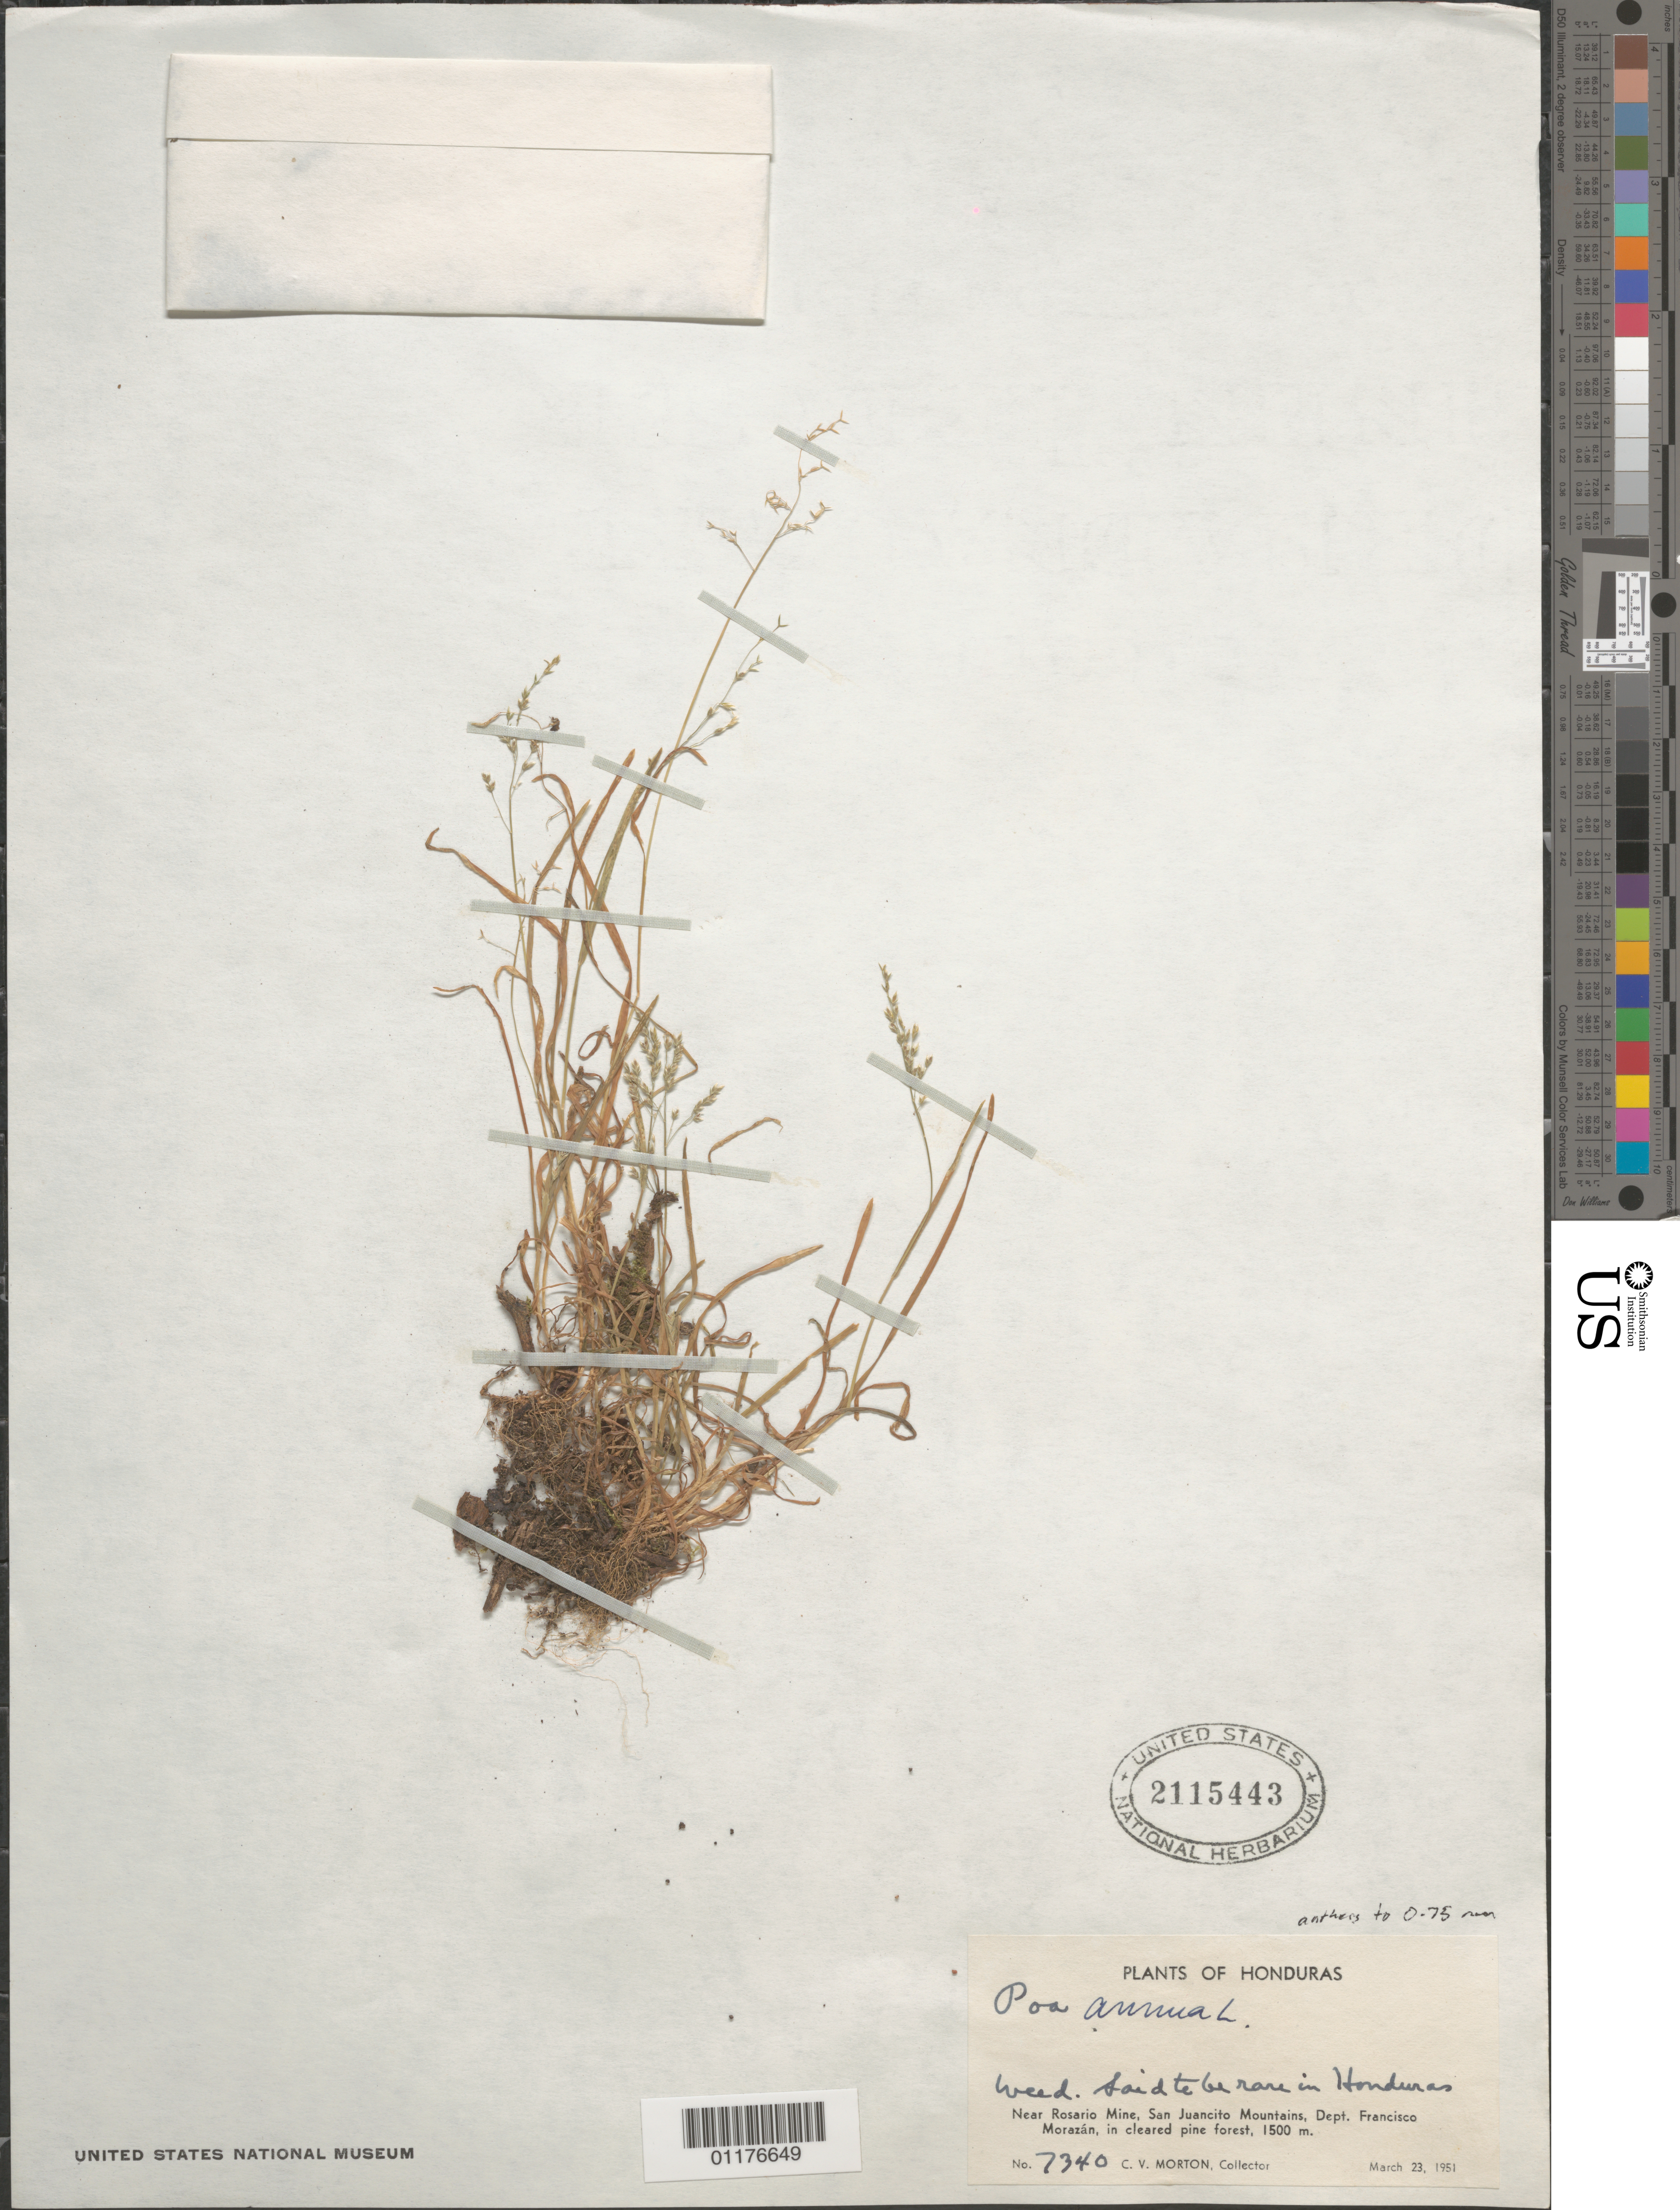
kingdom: Plantae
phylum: Tracheophyta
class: Liliopsida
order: Poales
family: Poaceae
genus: Poa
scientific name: Poa annua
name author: L.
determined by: Soreng, Robert J., Research Associate (BOT), Smithsonian Institution - National Museum of Natural History (UNITED STATES)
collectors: C. V. Morton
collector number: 7340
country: Honduras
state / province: Fco. Morazán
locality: Near Rosario Mine, San Juacito Mountains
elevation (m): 1500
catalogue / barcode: US 2115443